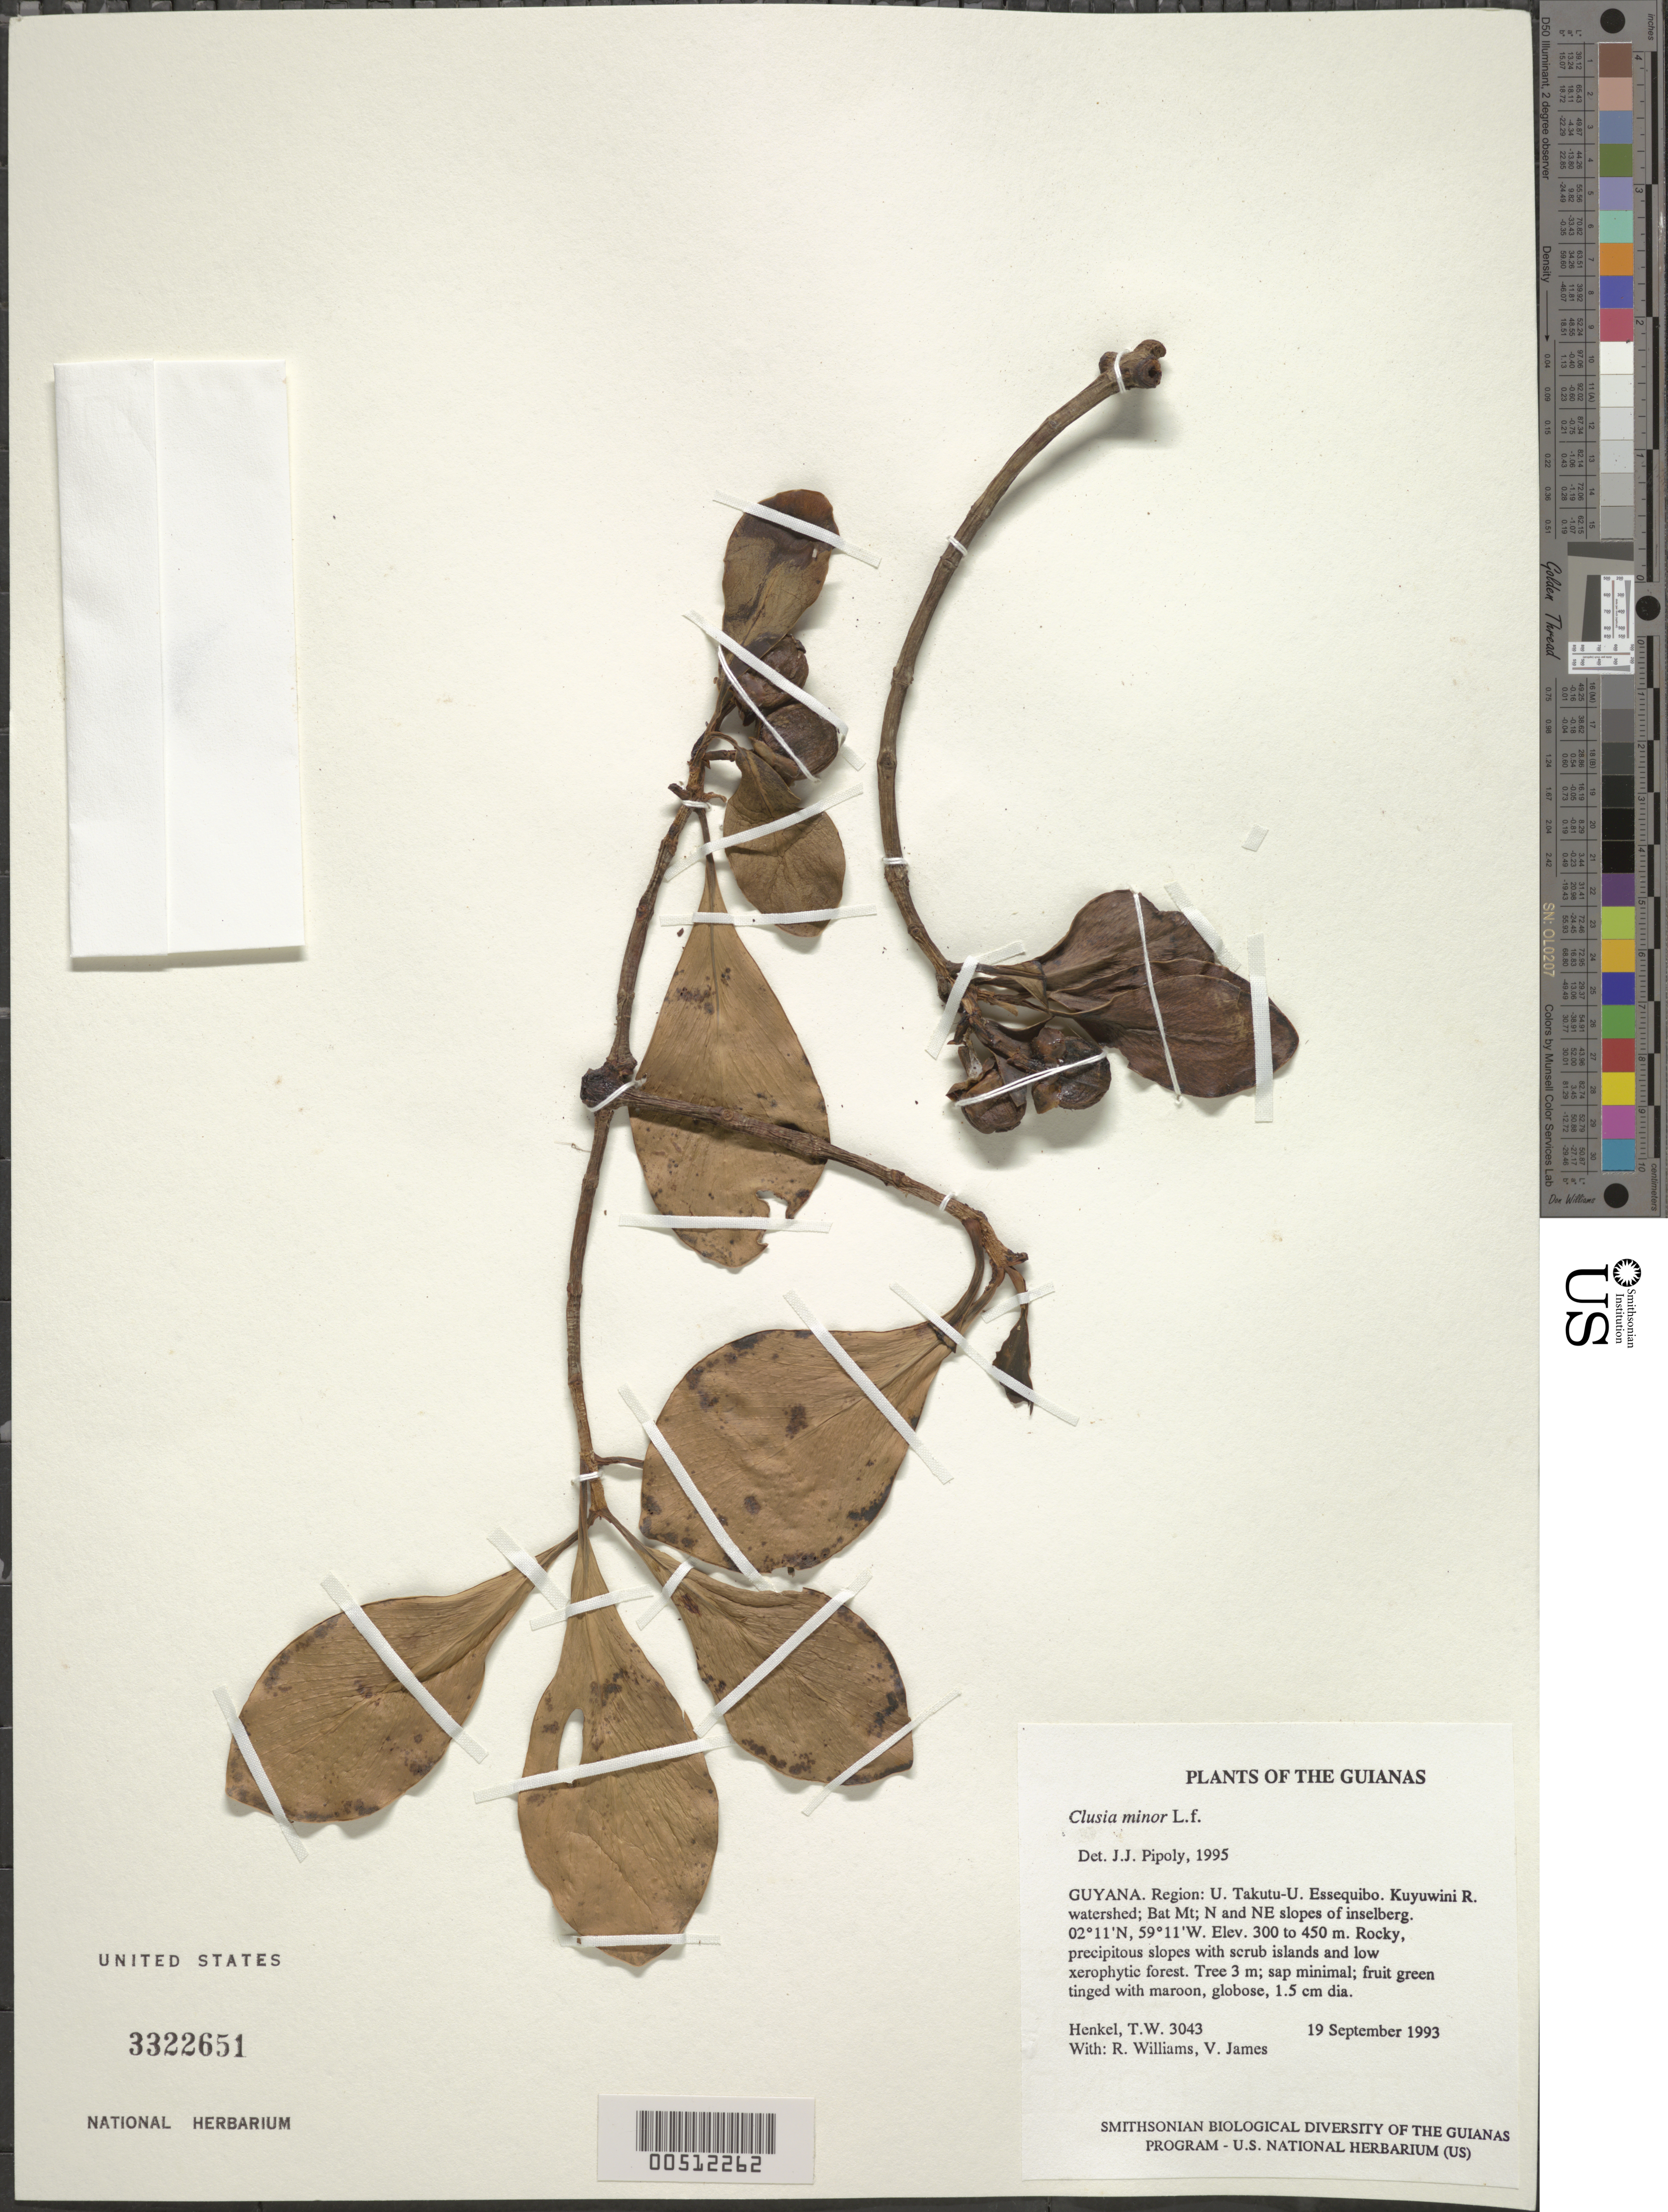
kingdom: Plantae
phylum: Tracheophyta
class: Magnoliopsida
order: Malpighiales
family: Clusiaceae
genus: Clusia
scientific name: Clusia minor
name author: L.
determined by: Pipoly, J. J., III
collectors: T. Henkel, R. Williams & V. James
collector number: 3043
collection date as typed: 19 September 1993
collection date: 1993-09-19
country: Guyana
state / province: U. Takutu-U. Essequibo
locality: Kuyuwini R. watershed; Bat Mt; N and NE slopes of inselberg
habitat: Rocky, precipitous slopes with scrub islands and low xerophytic forest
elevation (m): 300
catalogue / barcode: US 3322651